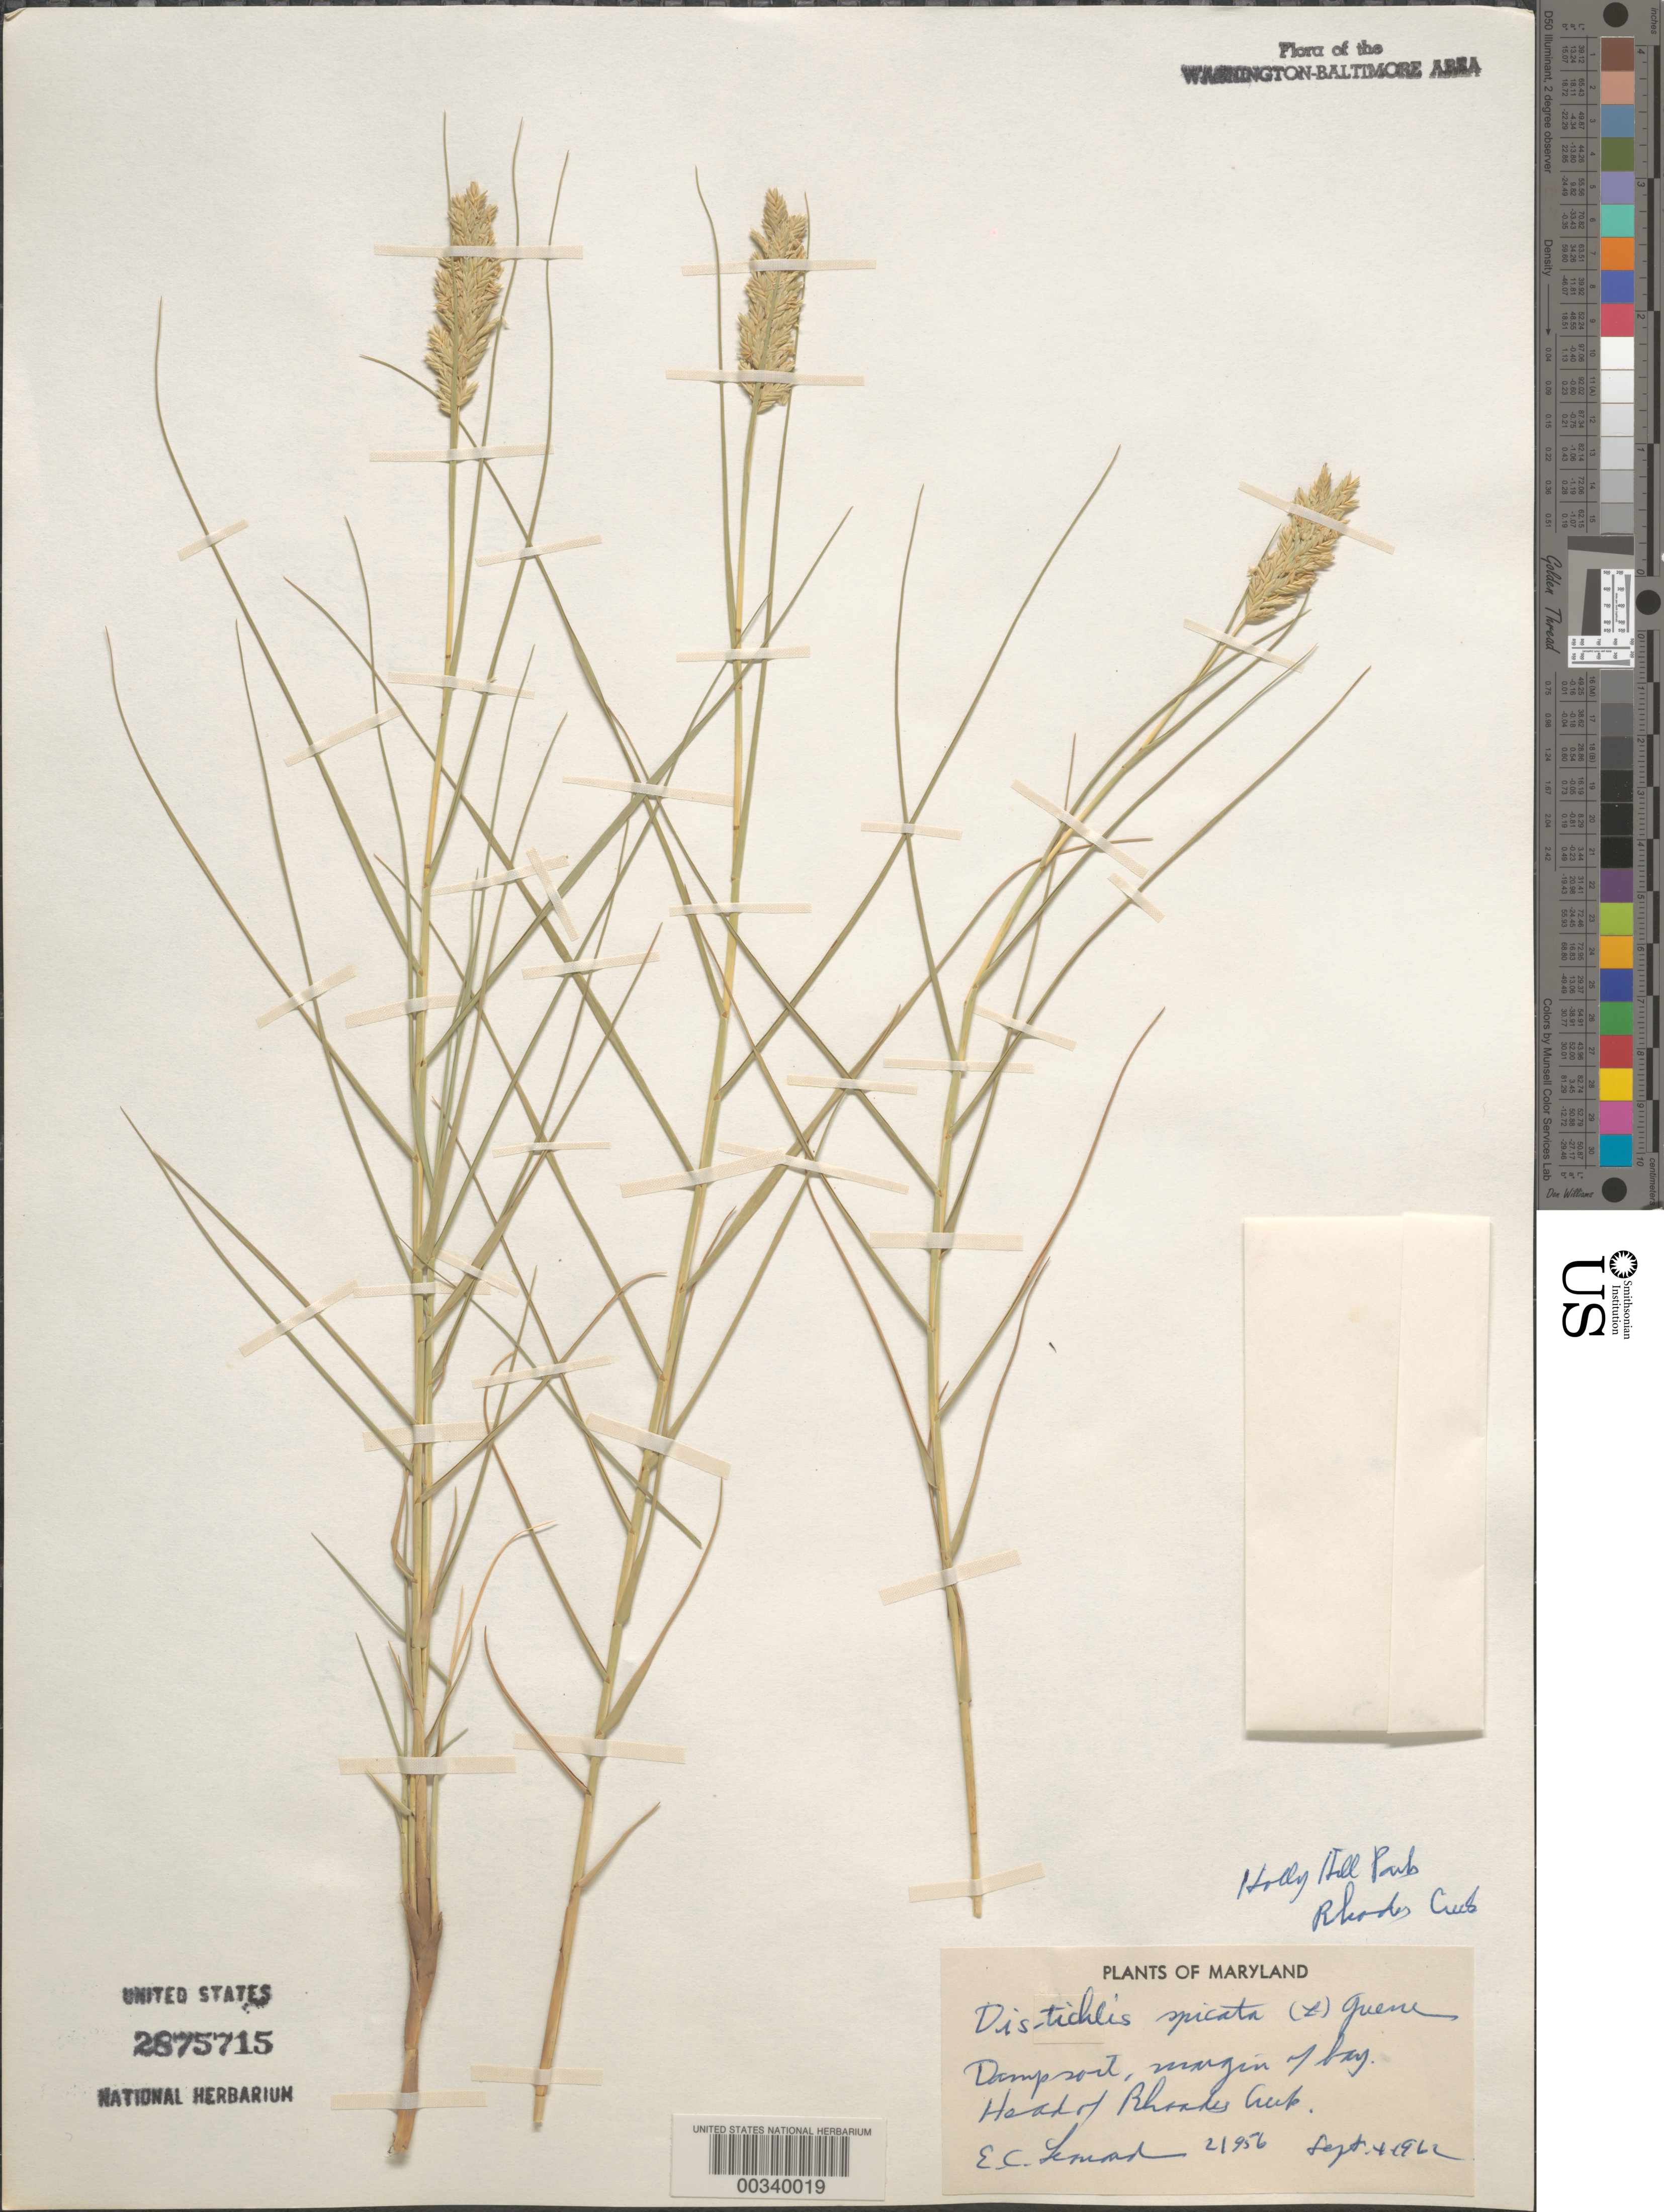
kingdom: Plantae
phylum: Tracheophyta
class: Liliopsida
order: Poales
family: Poaceae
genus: Distichlis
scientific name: Distichlis spicata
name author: (L.) Greene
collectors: E. C. Leonard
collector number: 21956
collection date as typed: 04 Sep 1962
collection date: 1962-09-04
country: United States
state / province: Maryland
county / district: Anne Arundel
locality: Holly Hill Park, Rhoades Creek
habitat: Damp soil margin of bay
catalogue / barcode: US 2875715